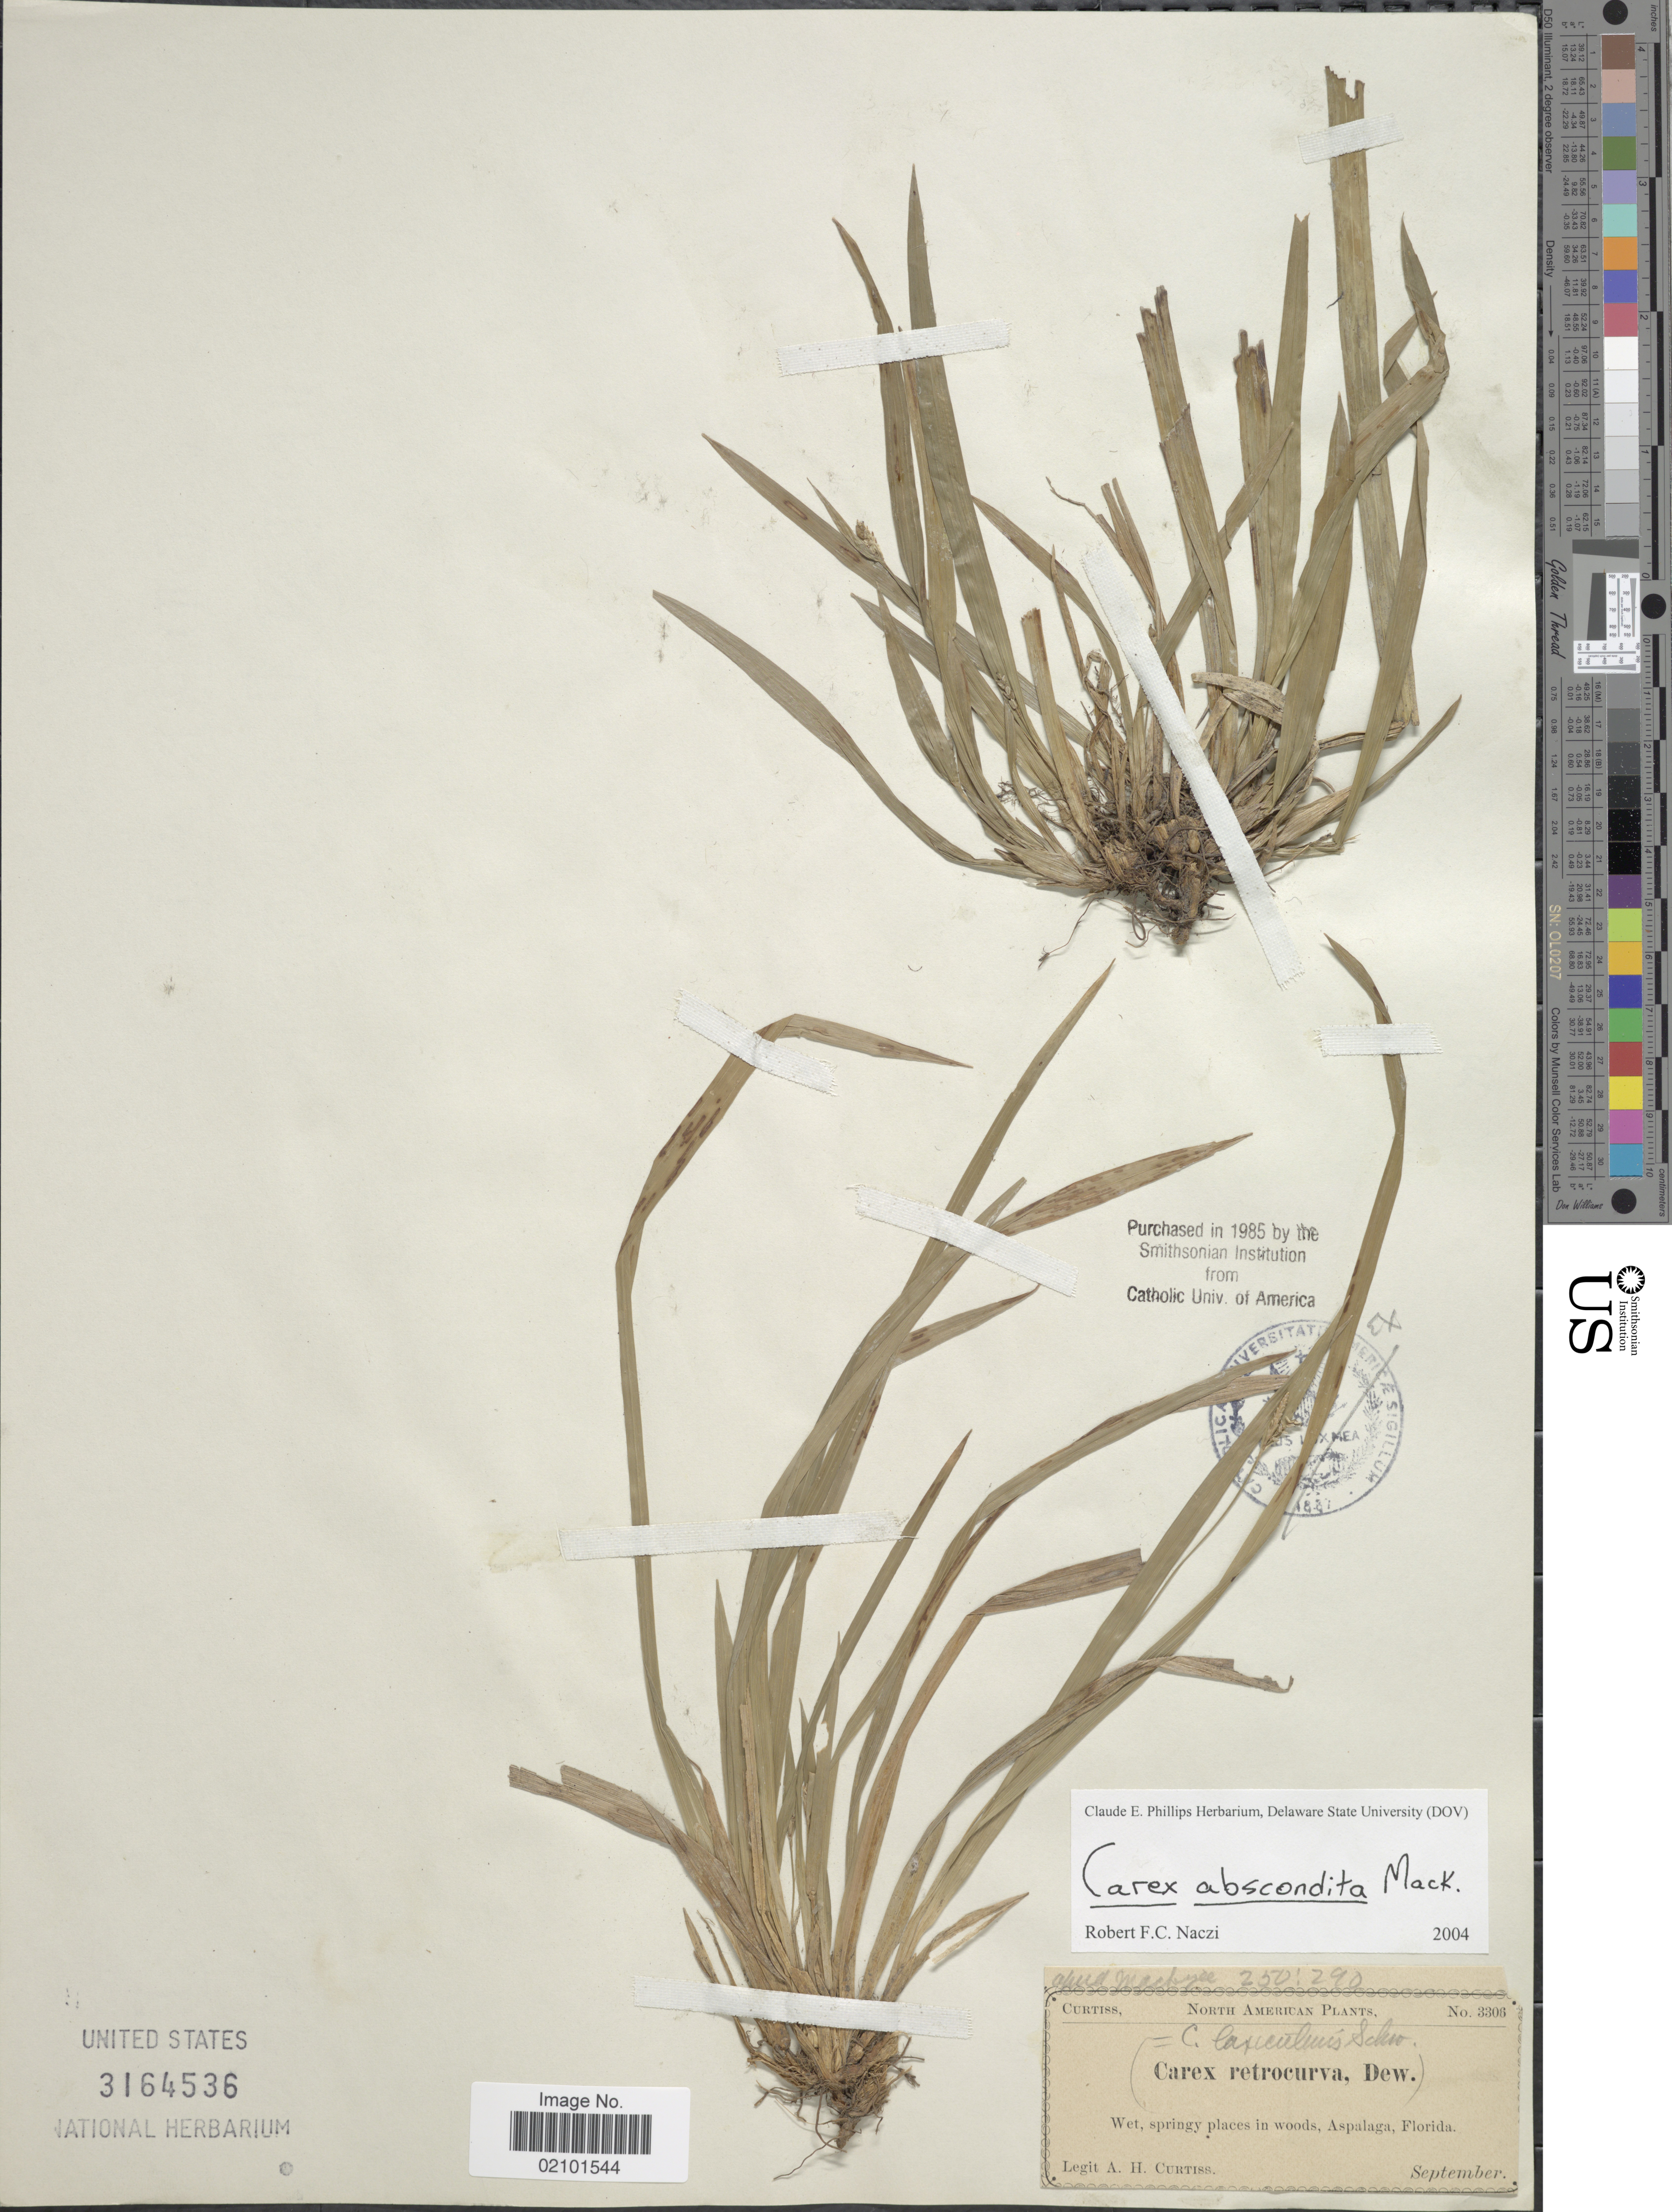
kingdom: Plantae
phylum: Tracheophyta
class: Liliopsida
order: Poales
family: Cyperaceae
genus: Carex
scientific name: Carex abscondita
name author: Mack.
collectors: A. H. Curtiss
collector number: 3306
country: United States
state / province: Florida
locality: Aspalaga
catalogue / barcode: US 3164536